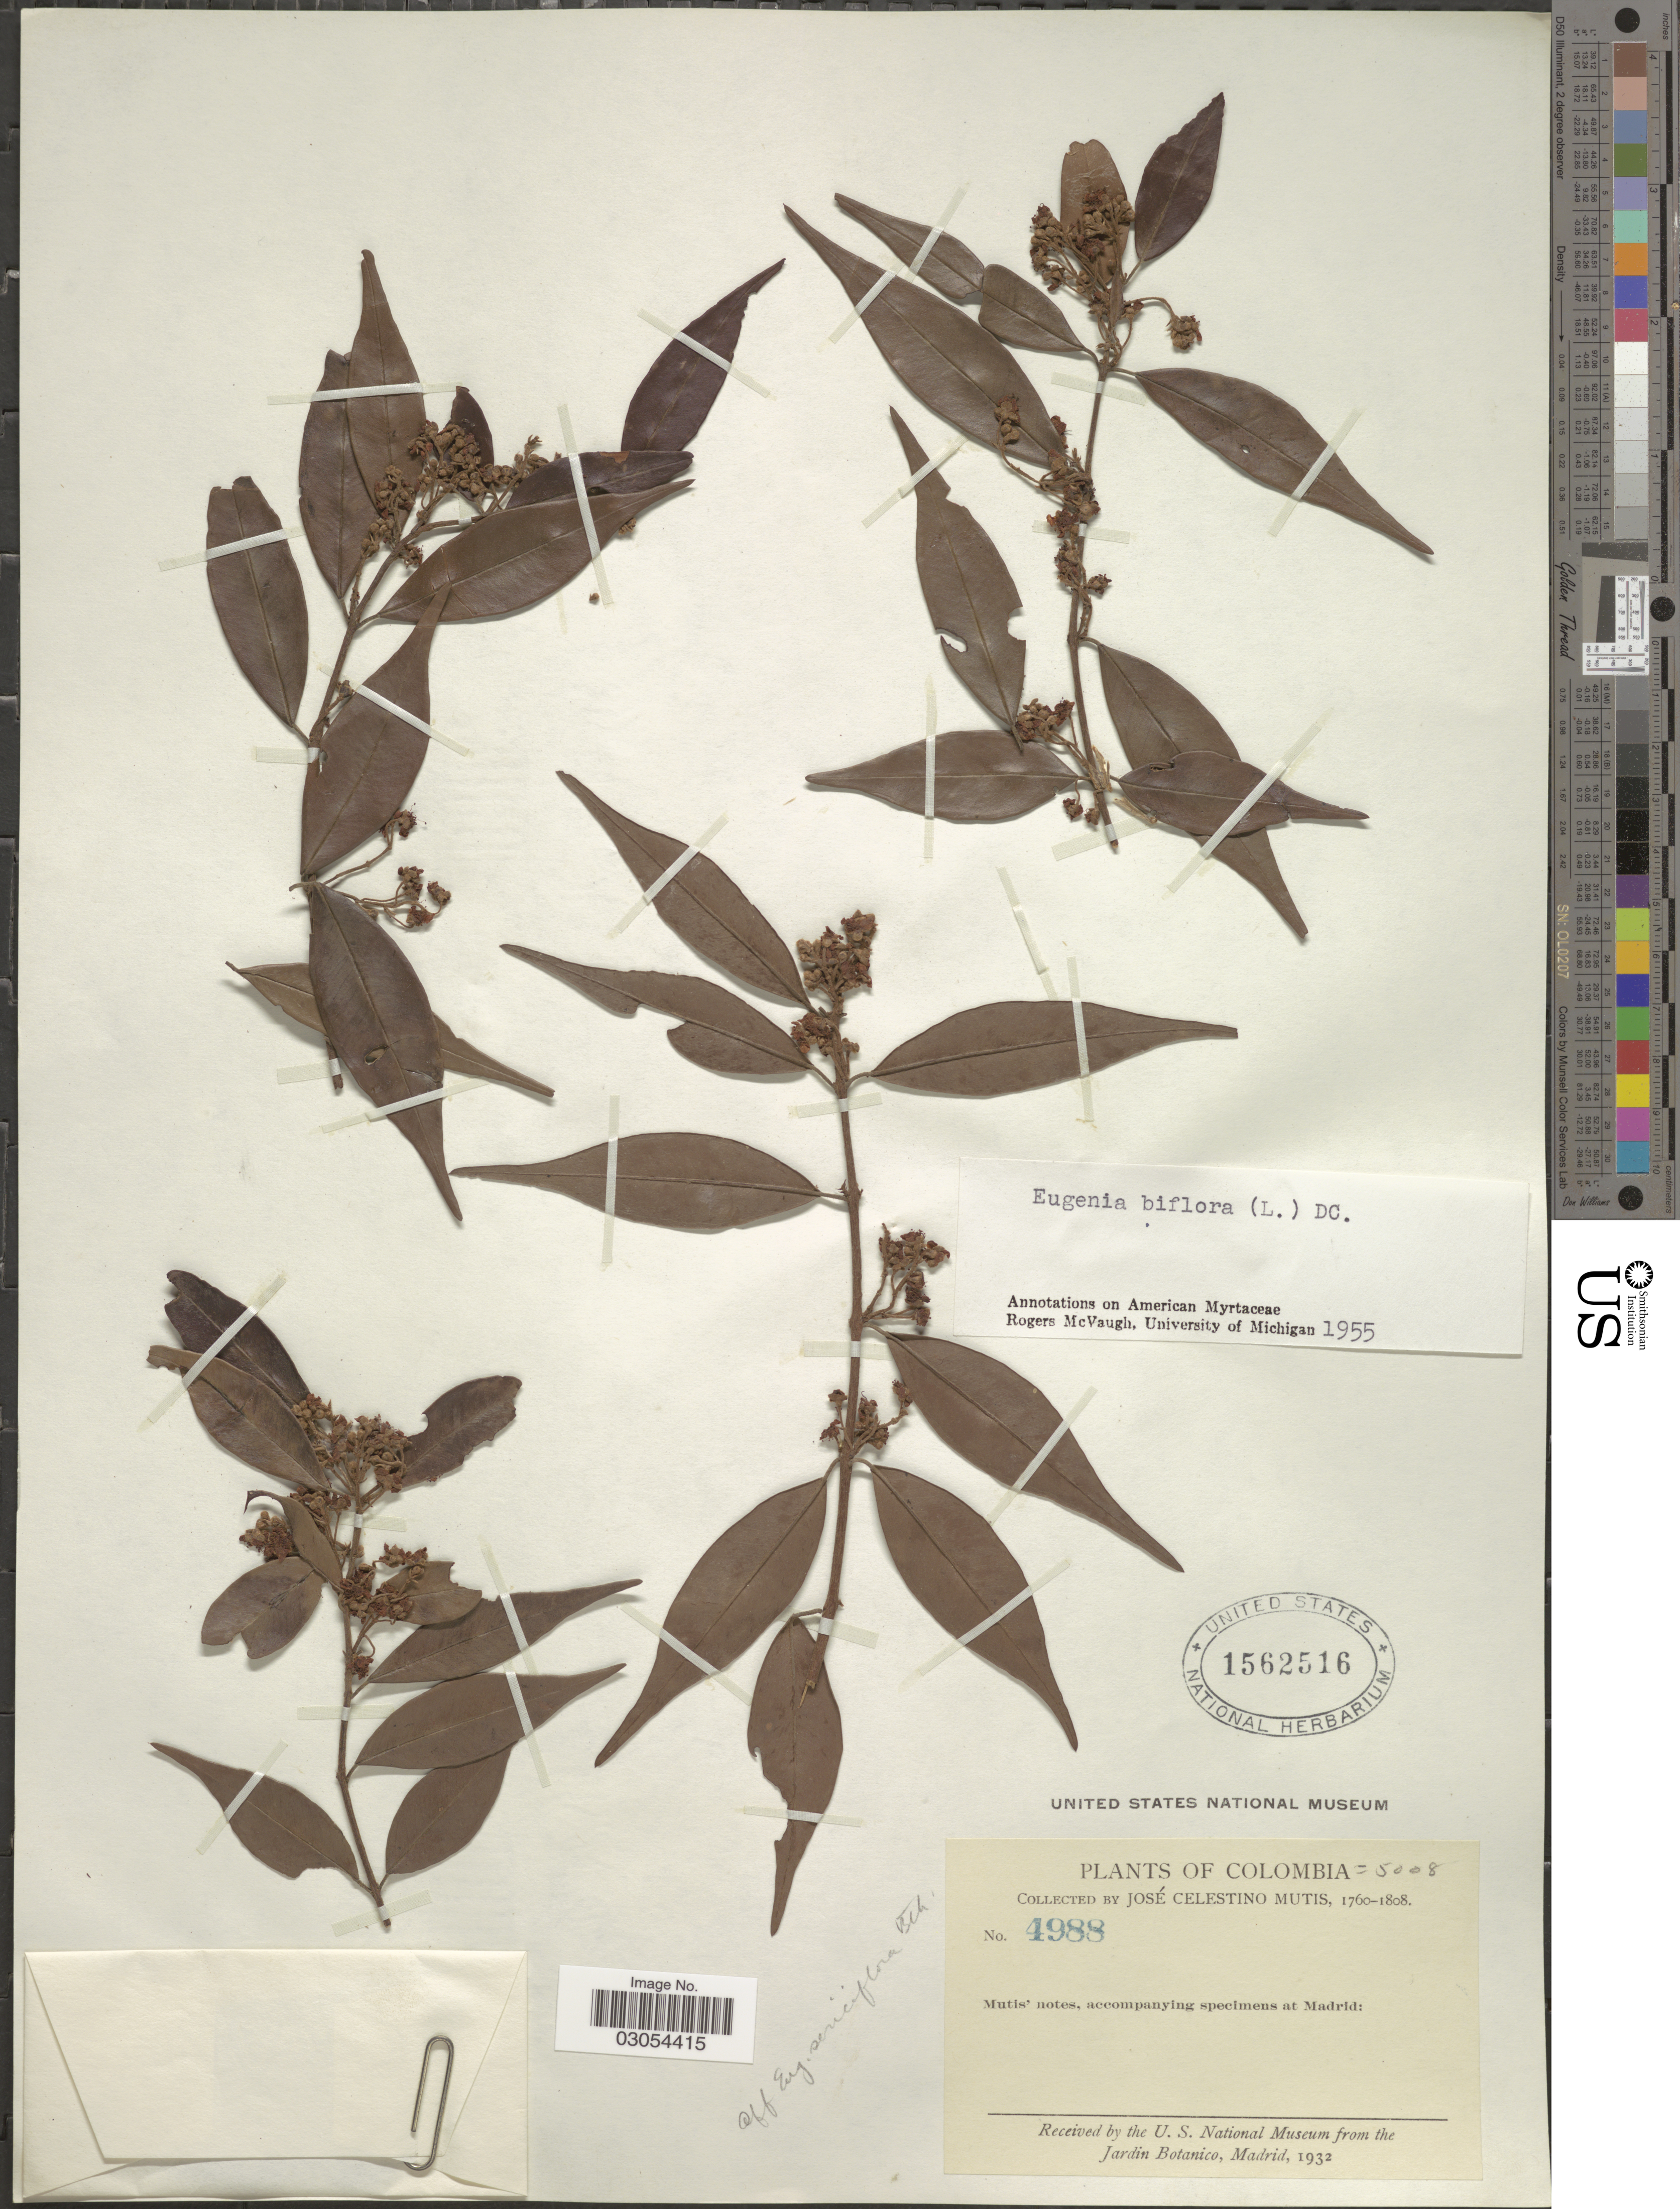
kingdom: Plantae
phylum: Tracheophyta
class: Magnoliopsida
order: Myrtales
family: Myrtaceae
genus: Eugenia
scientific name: Eugenia biflora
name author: (L.) DC.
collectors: J. C. B. Mutis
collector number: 4988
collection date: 1760/1808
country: Colombia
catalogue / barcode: US 1562516